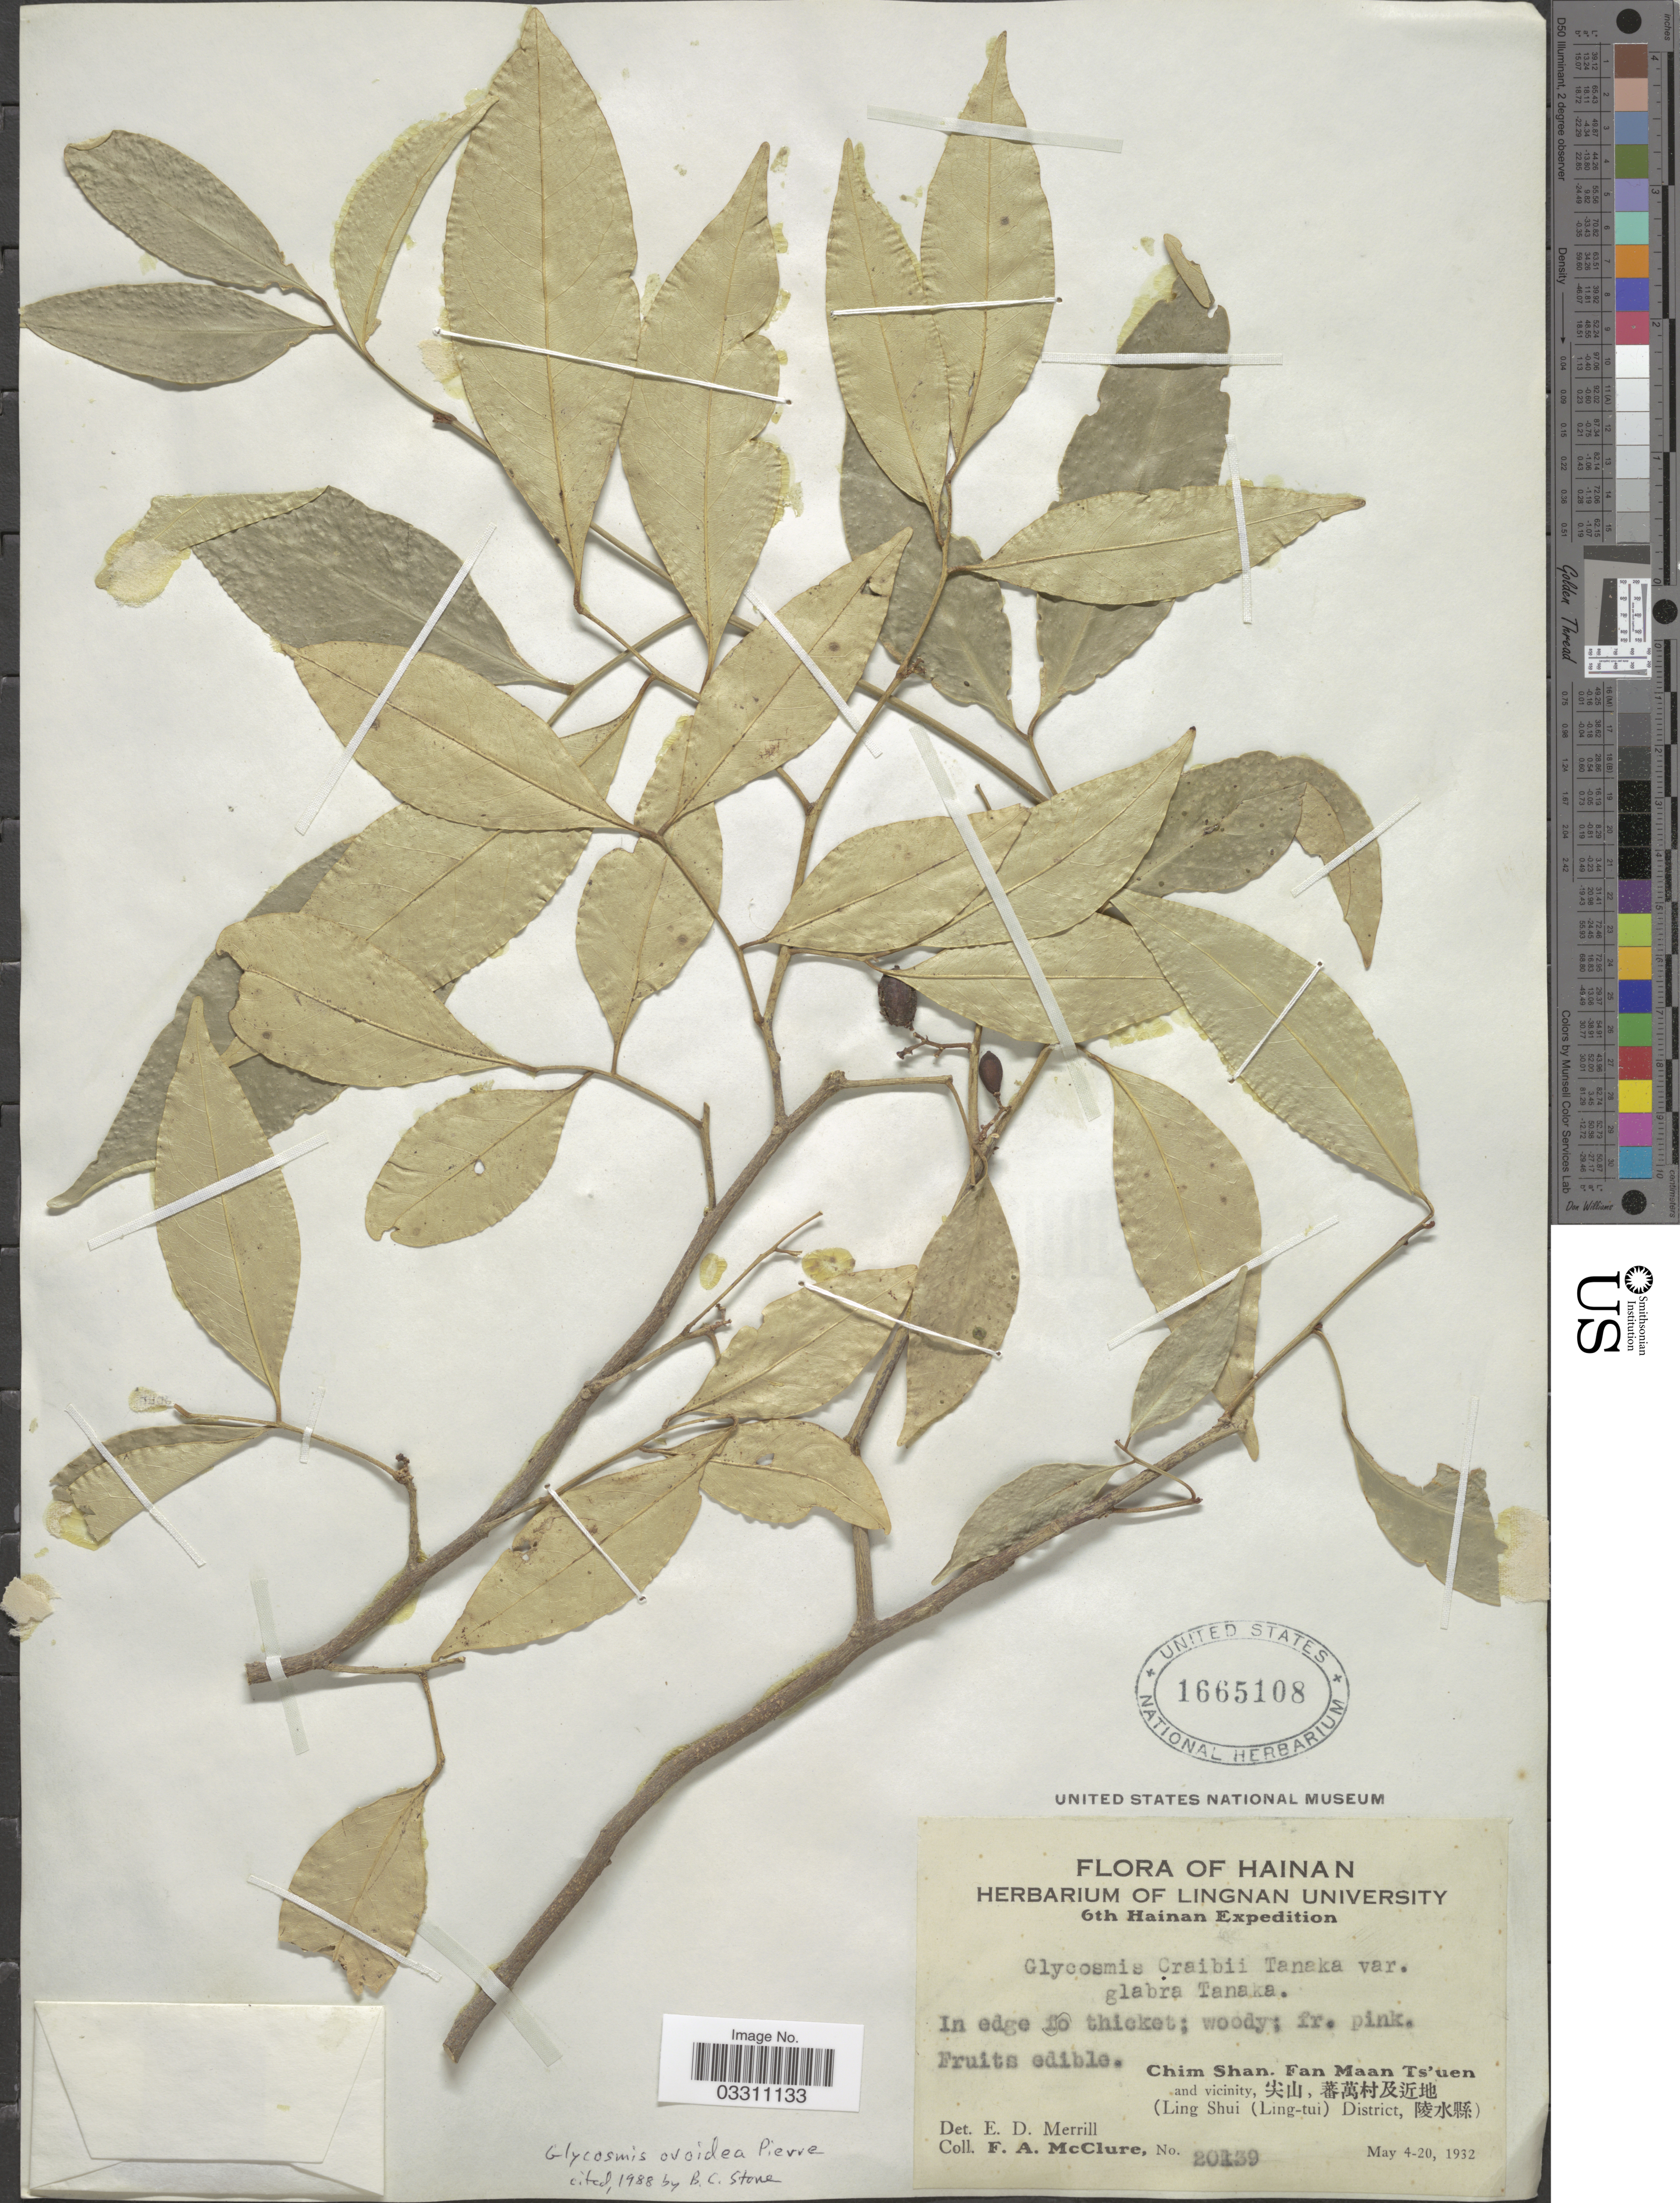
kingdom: Plantae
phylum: Tracheophyta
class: Magnoliopsida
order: Sapindales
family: Rutaceae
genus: Glycosmis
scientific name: Glycosmis ovoidea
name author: Pierre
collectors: F. A. McClure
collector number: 20139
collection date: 1932-05-04/1932-05-20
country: China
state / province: Hainan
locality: Chim Shan, Fan Maan Ts'uen and vicinity, (Ling Shui (Ling-tui) District.)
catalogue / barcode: US 1665108